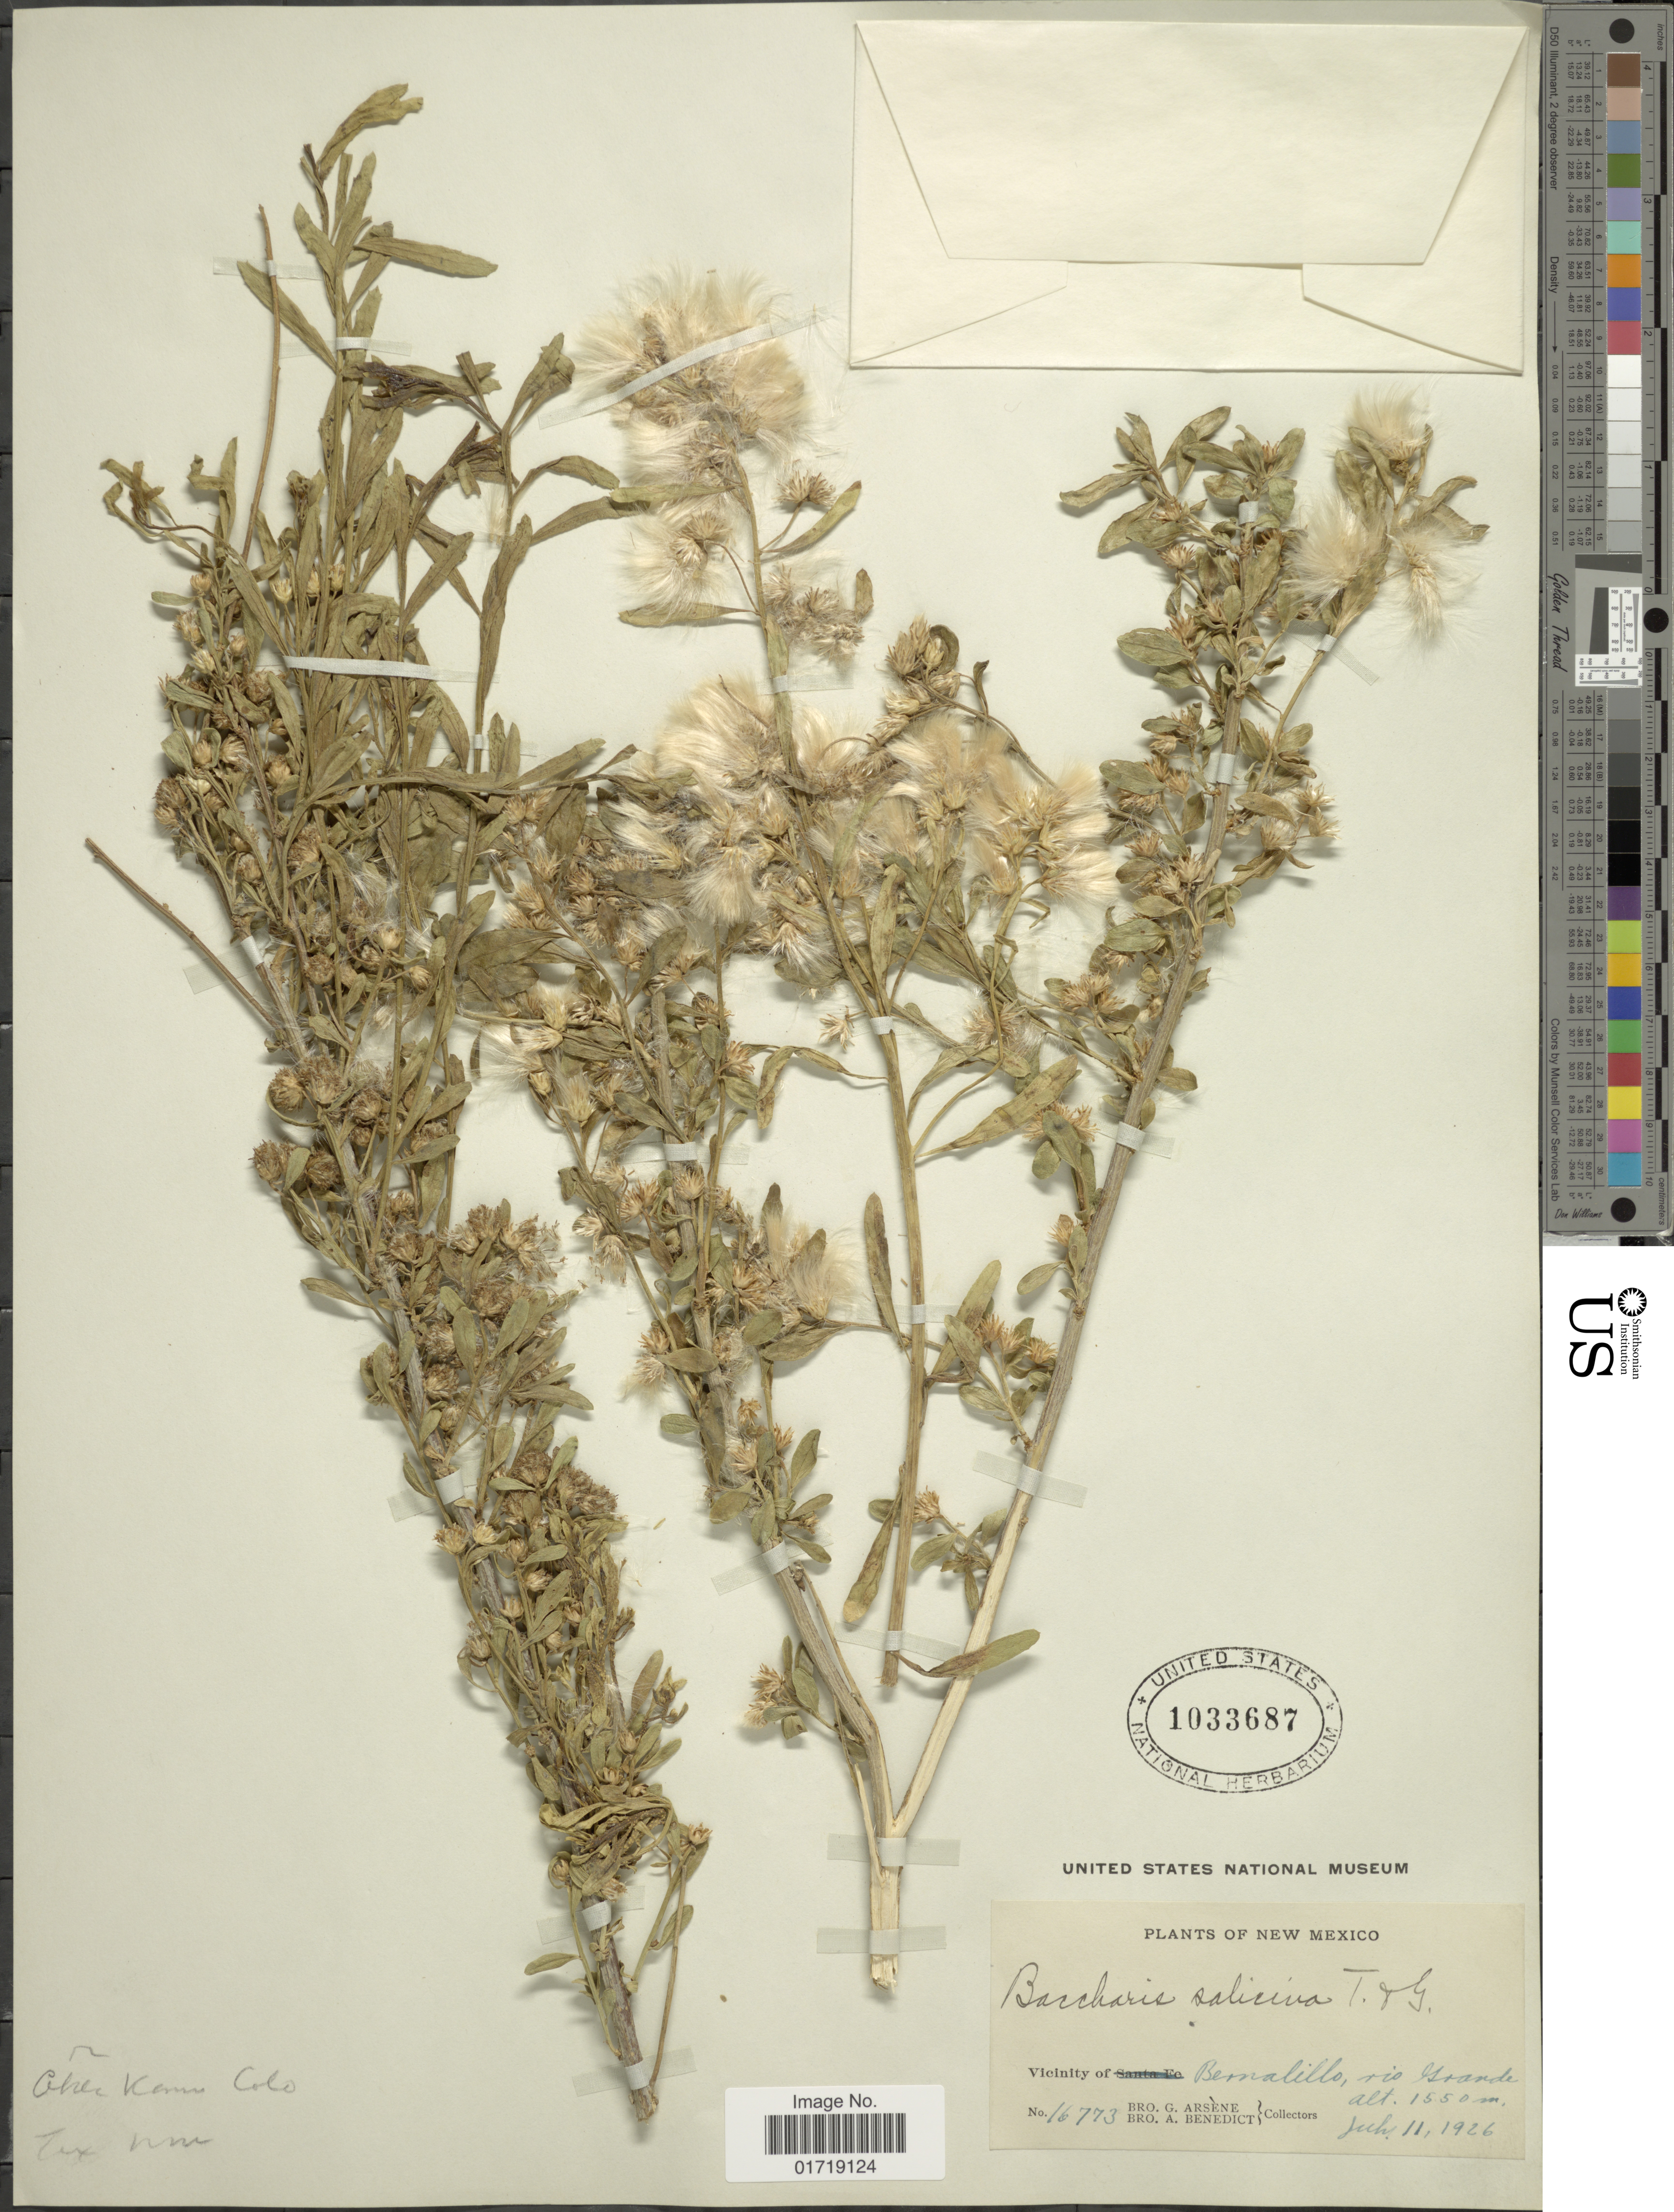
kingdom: Plantae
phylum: Tracheophyta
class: Magnoliopsida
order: Asterales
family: Asteraceae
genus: Baccharis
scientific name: Baccharis salicina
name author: Torr. & A. Gray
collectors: Bro. G. Arsène & Bro. Benedict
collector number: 16773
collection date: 1926-07-11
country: United States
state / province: New Mexico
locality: Vicinity of Bernalillo, Rio Grande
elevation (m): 1550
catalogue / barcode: US 1033687